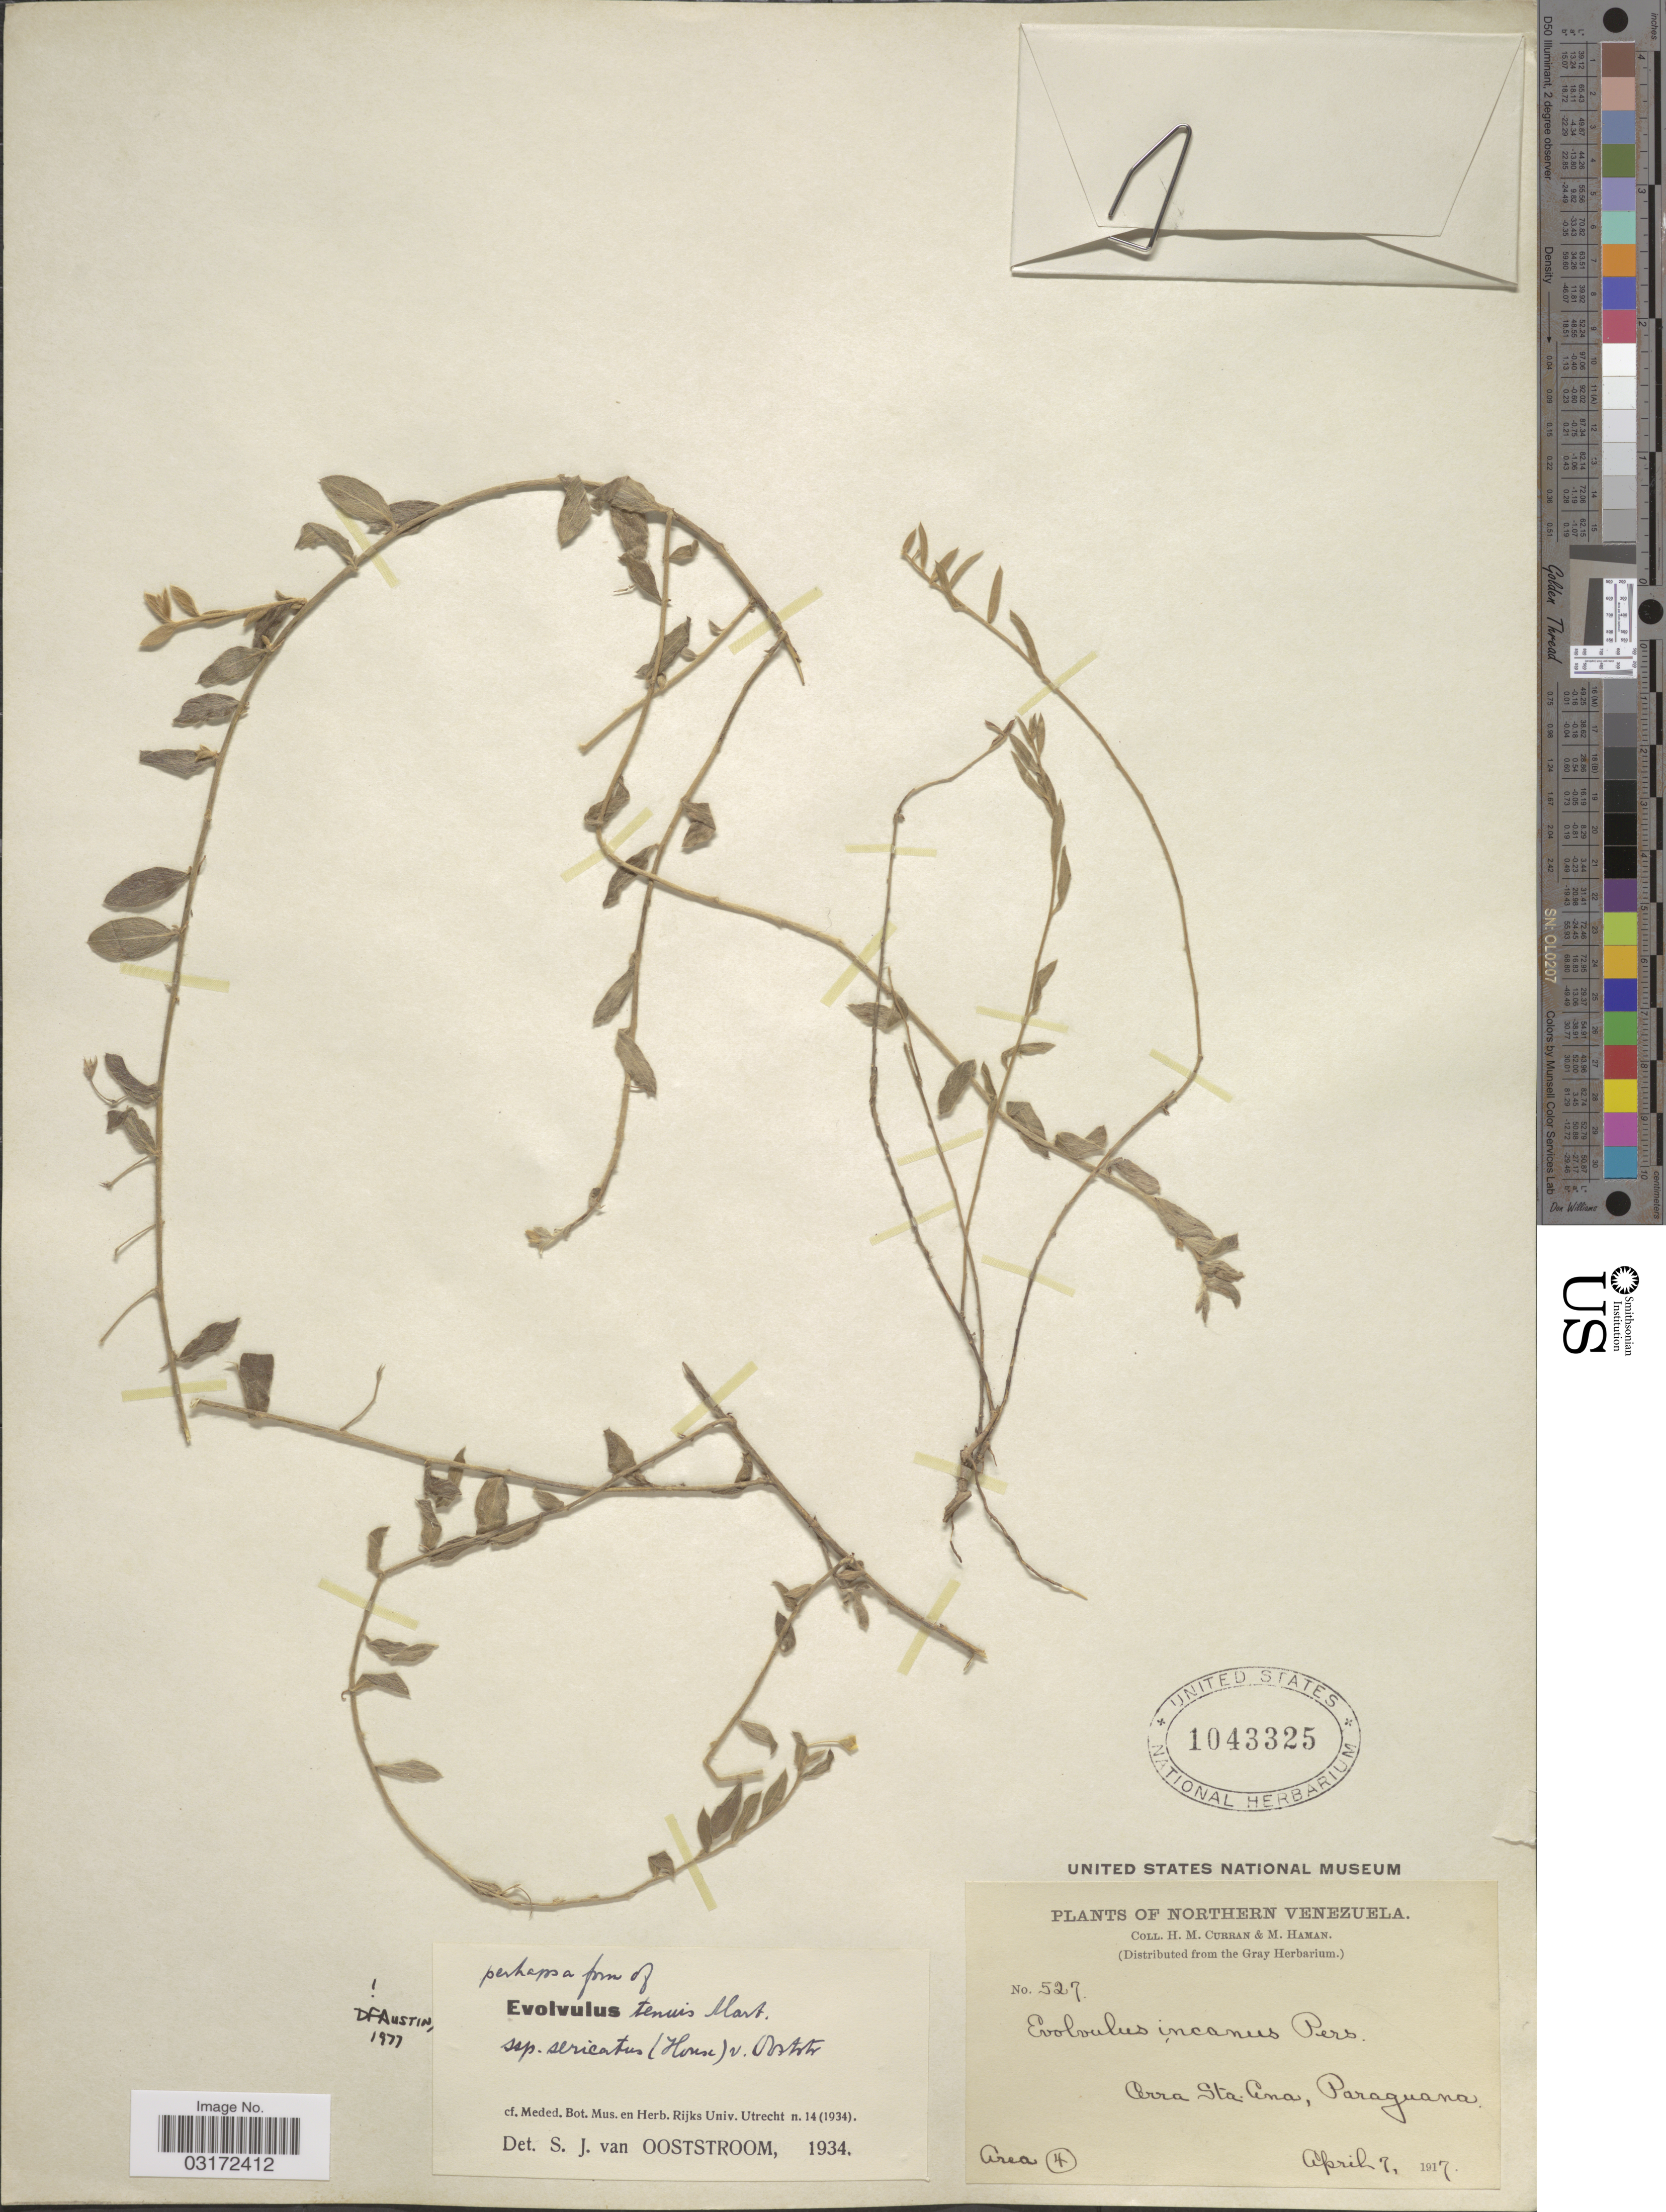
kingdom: Plantae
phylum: Tracheophyta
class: Magnoliopsida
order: Solanales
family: Convolvulaceae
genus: Evolvulus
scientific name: Evolvulus tenuis subsp. sericatus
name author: (House) Ooststr.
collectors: H. M. Curran & M. Haman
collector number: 527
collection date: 1917-04-07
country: Venezuela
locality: Northern Venezuela. Cerra Sta. Ana, Paraguana.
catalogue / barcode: US 1043325